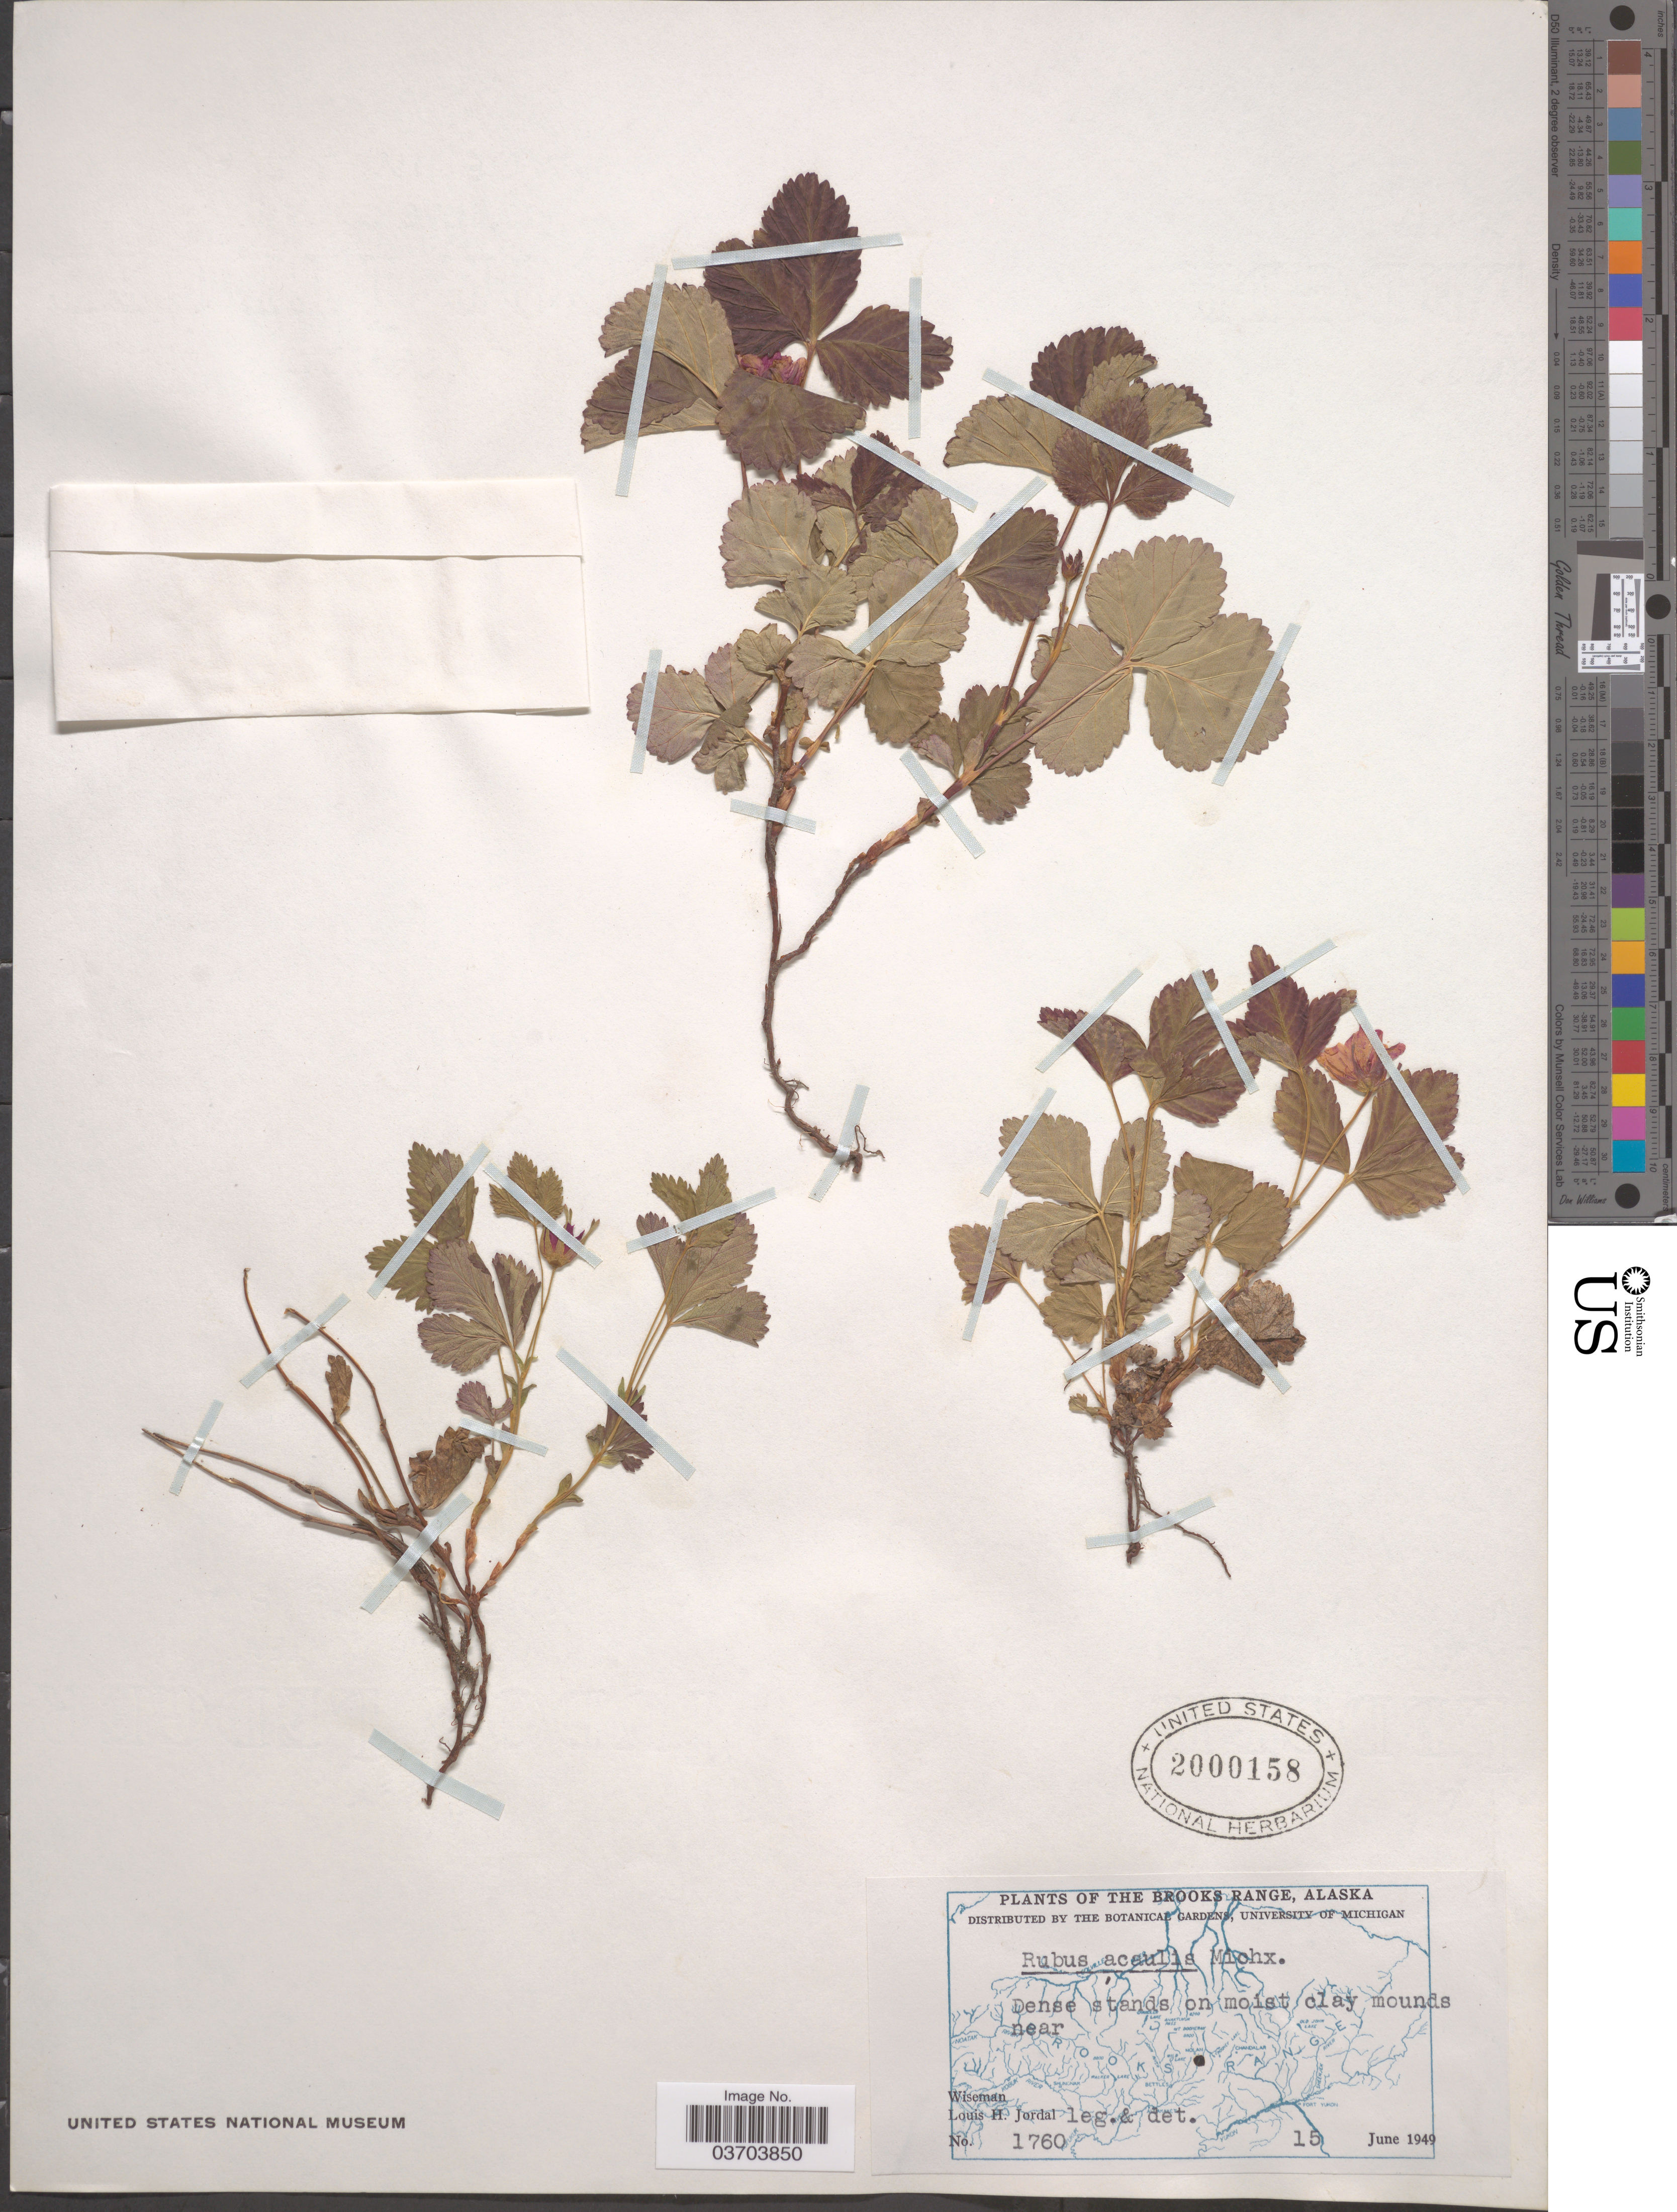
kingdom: Plantae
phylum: Tracheophyta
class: Magnoliopsida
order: Rosales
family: Rosaceae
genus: Rubus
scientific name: Rubus acaulis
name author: Michx.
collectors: L. Jordal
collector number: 1760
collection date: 1949-06-15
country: United States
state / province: Alaska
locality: The Brooks Range. Near Wiseman.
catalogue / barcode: US 2000158